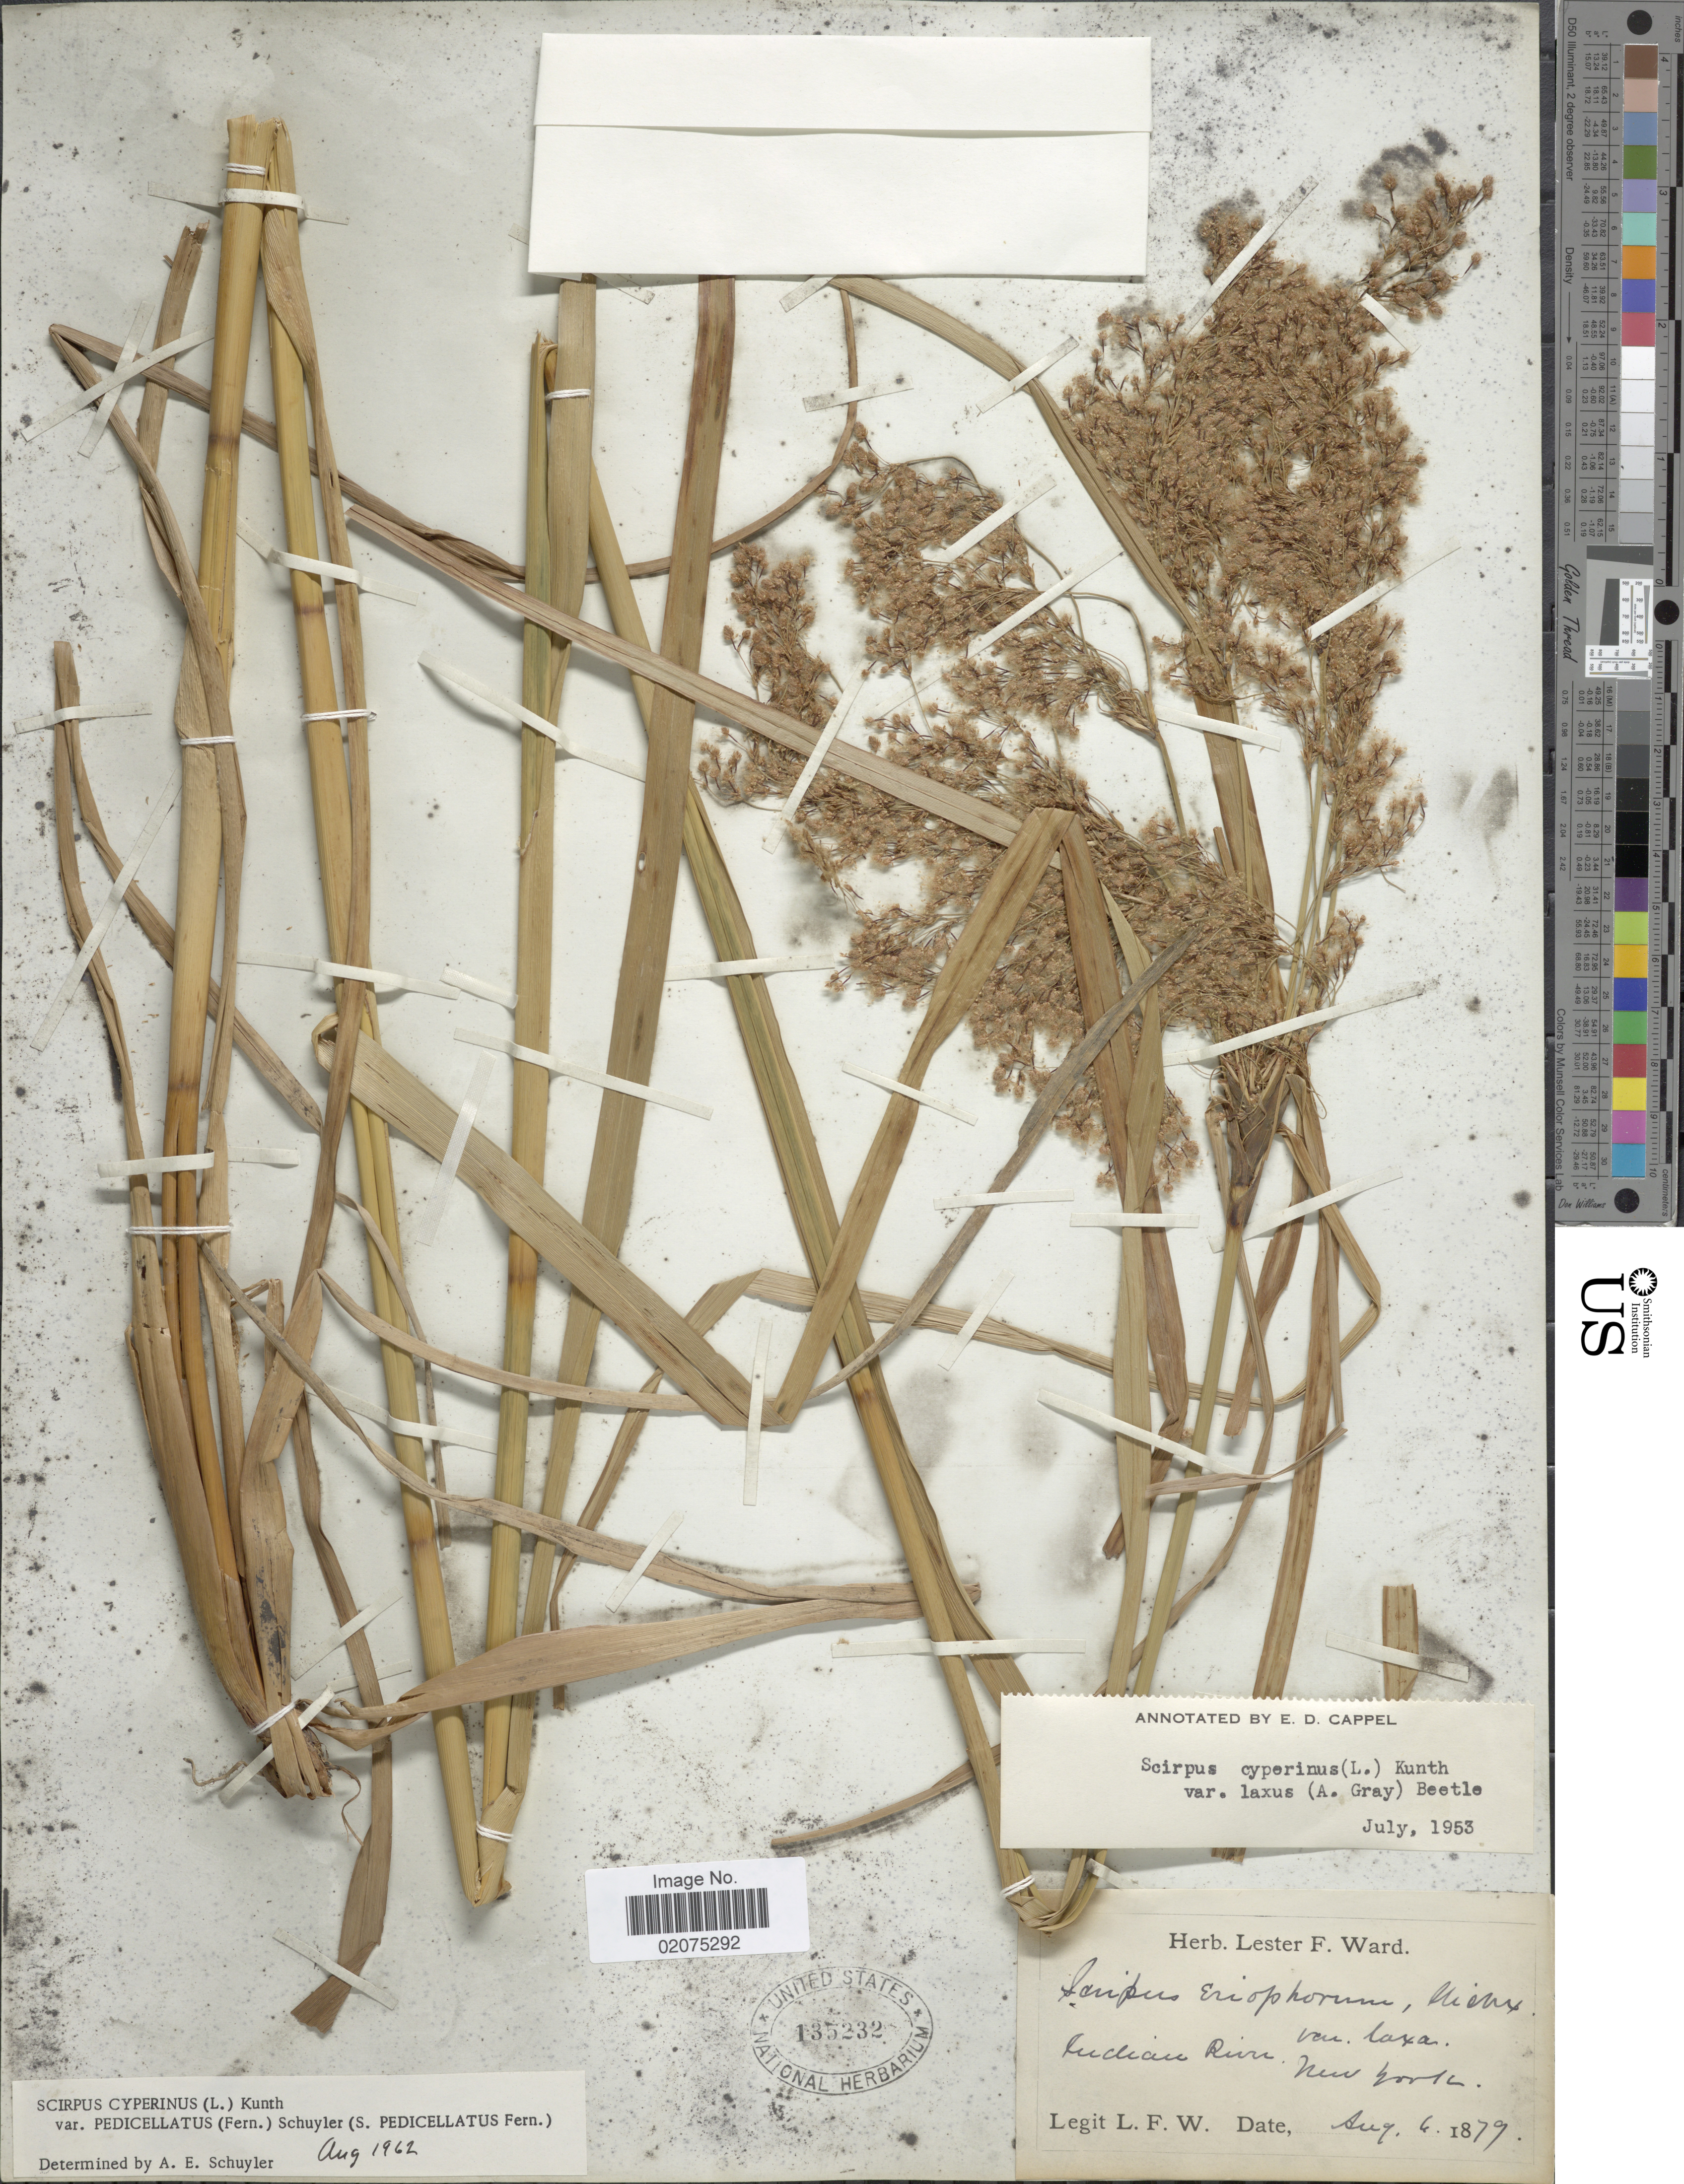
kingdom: Plantae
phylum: Tracheophyta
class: Liliopsida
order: Poales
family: Cyperaceae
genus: Scirpus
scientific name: Scirpus cyperinus var. pedicellatus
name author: (Fernald) Schuyler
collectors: L. F. Ward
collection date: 1879-08-06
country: United States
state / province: New York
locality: Indian River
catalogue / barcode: US 135232